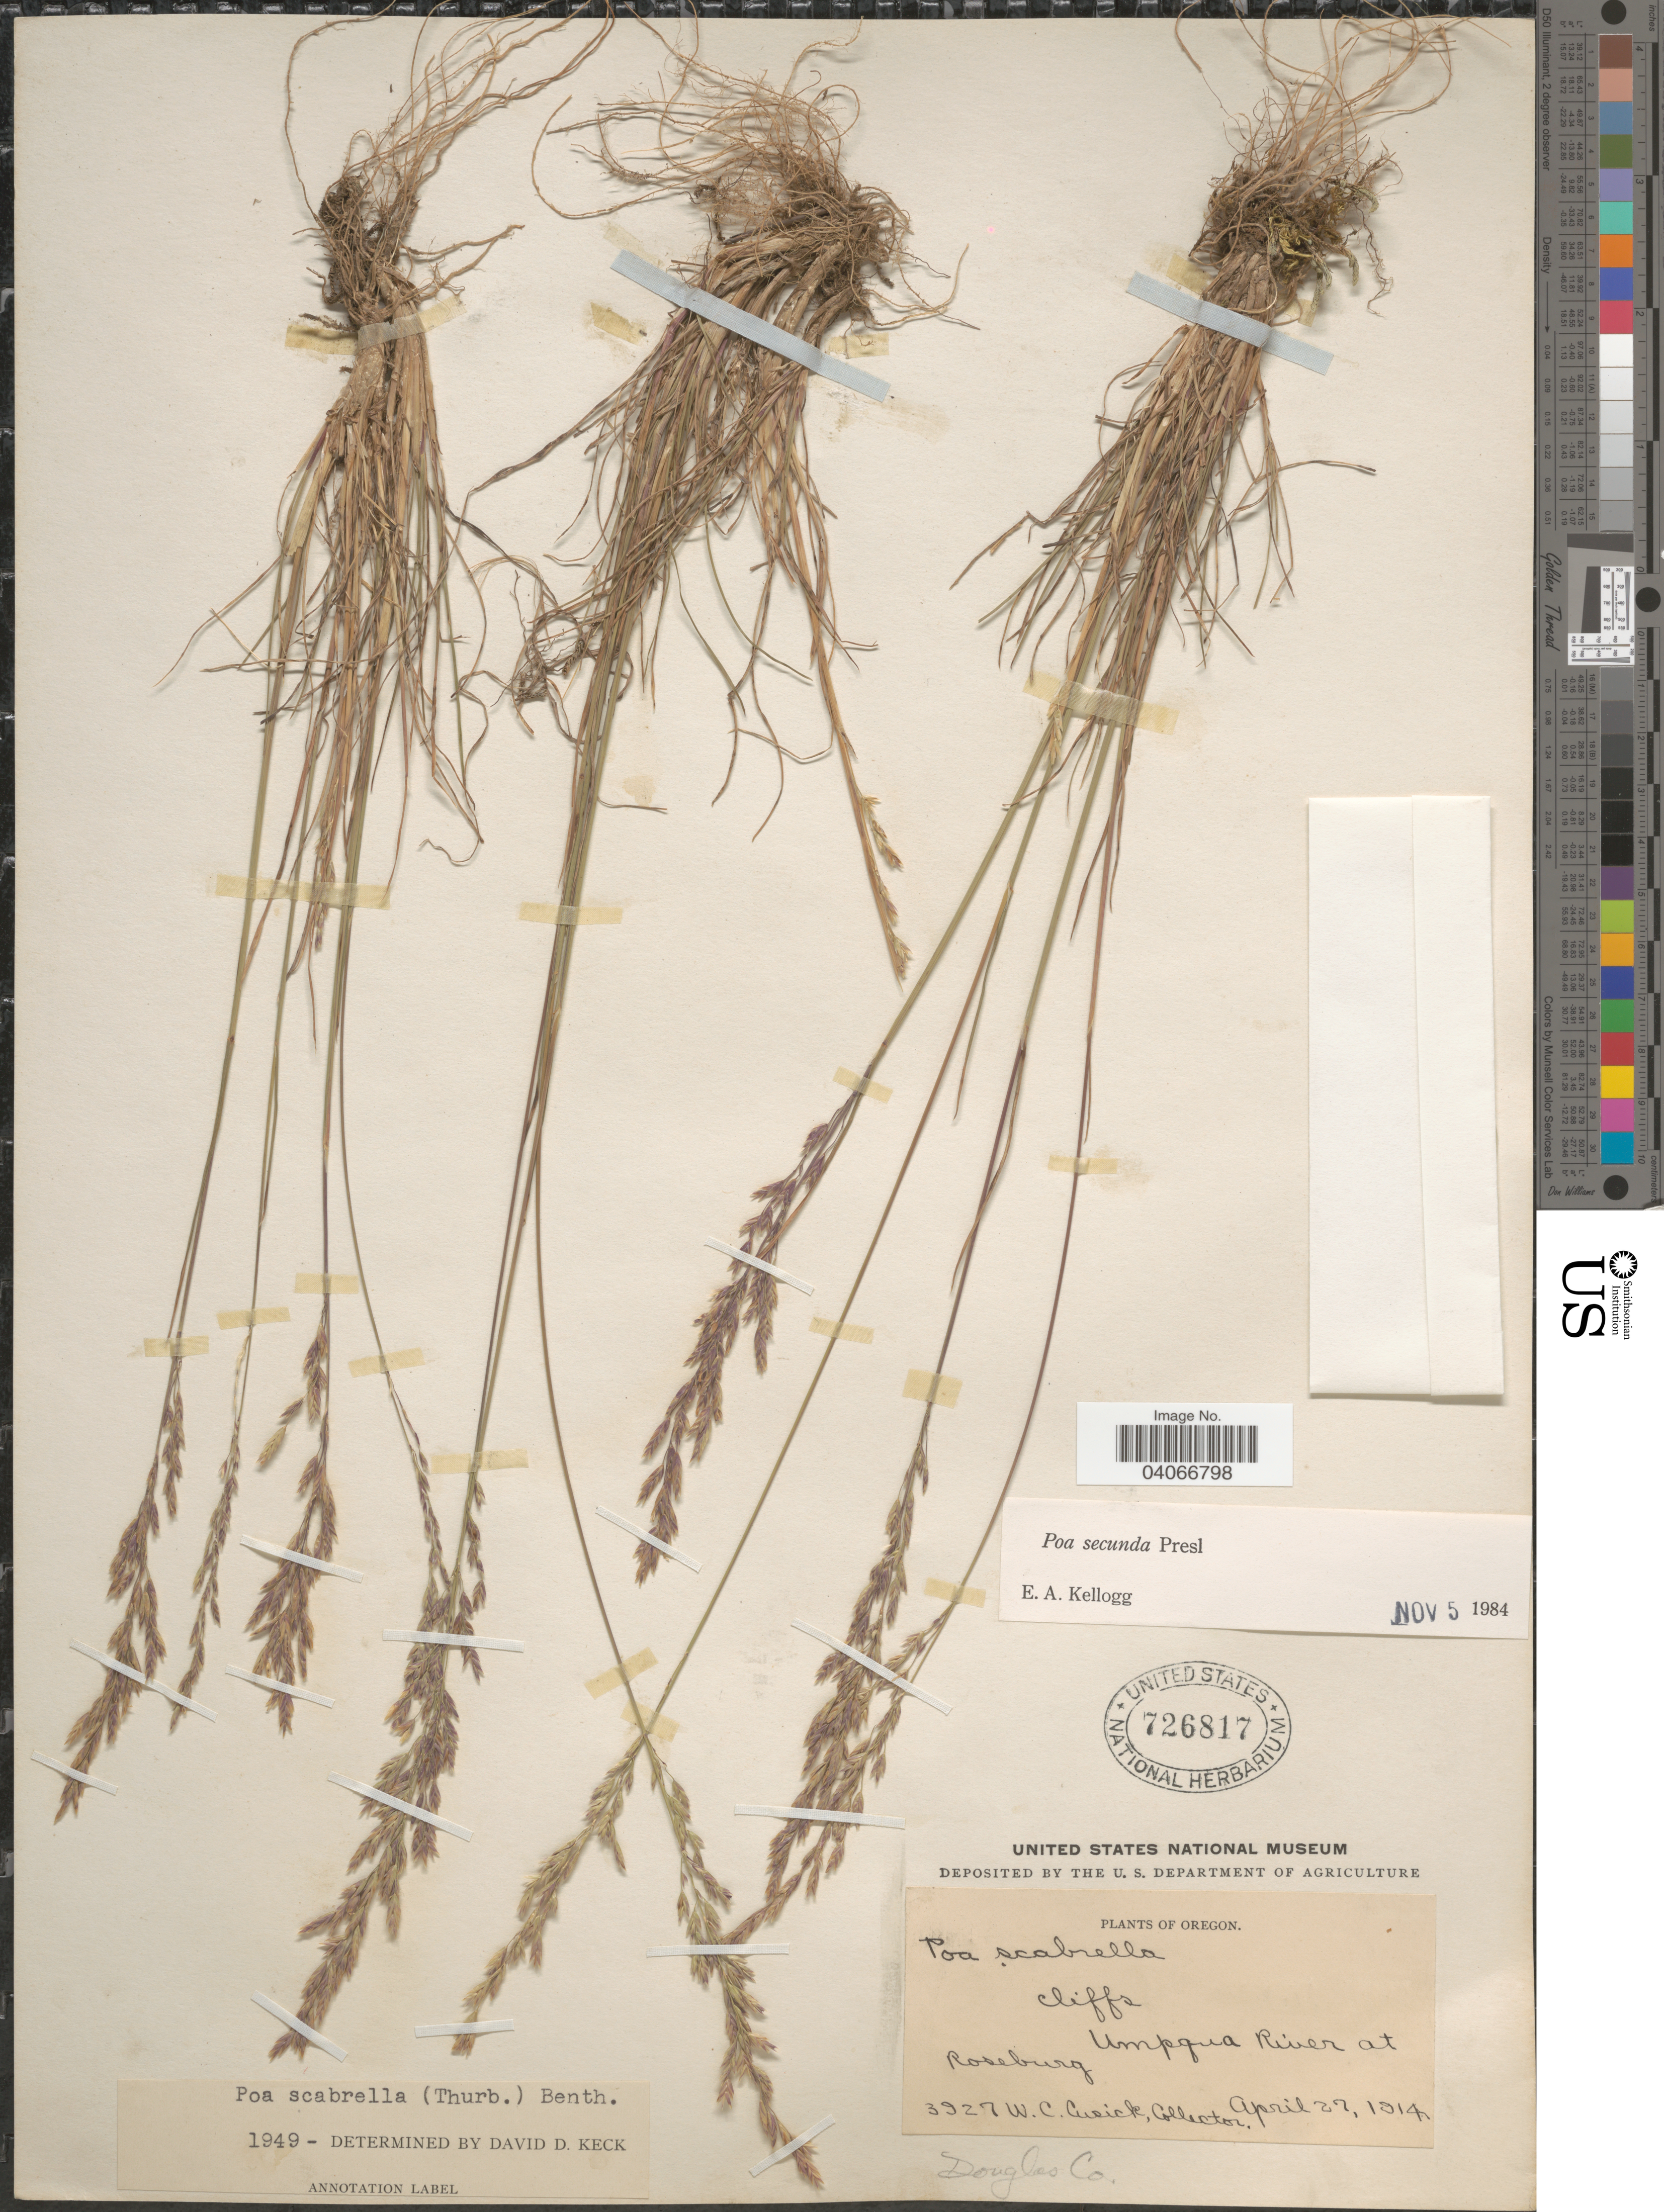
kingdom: Plantae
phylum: Tracheophyta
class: Liliopsida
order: Poales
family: Poaceae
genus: Poa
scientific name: Poa secunda subsp. secunda var. scabrella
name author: (Thurb.) Soreng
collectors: W. C. Cusick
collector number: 3927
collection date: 1914-04-27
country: United States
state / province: Oregon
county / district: Douglas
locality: Cliffs Umpqua River at Roseburg. Douglas Co.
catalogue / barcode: US 726817